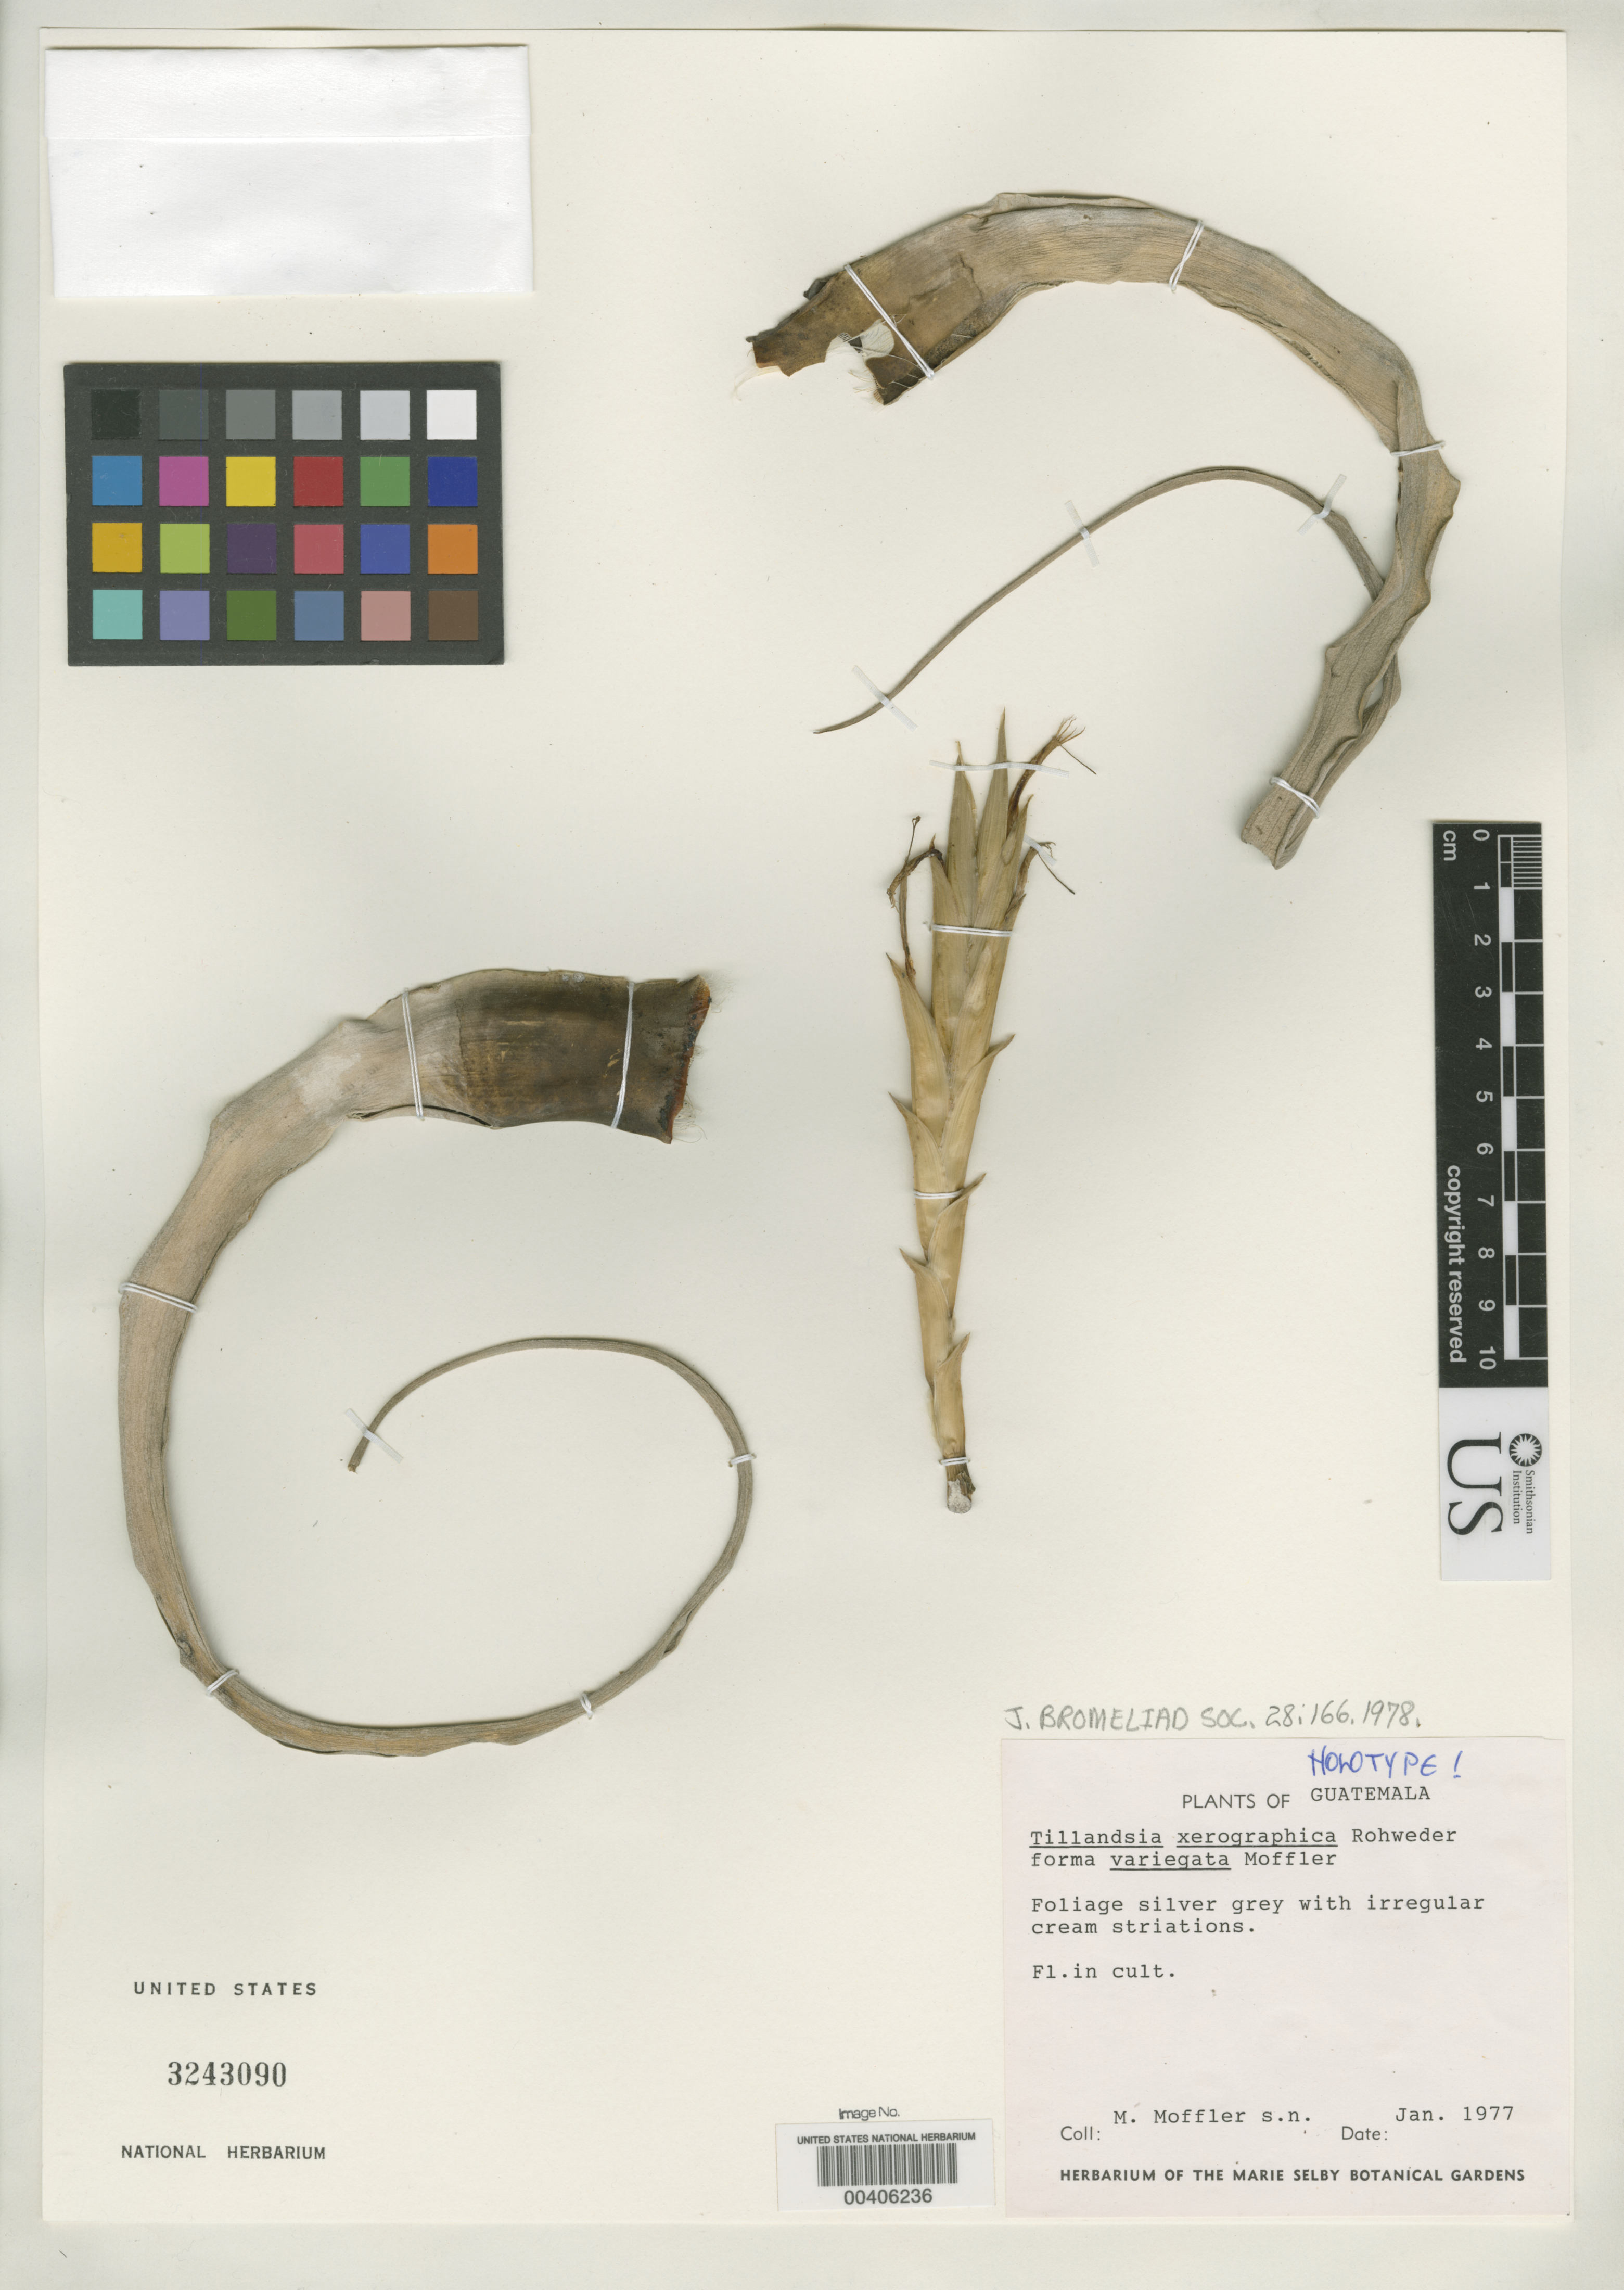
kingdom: Plantae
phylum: Tracheophyta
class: Liliopsida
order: Poales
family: Bromeliaceae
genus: Tillandsia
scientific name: Tillandsia xerographica f. variegata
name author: Moffler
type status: Holotype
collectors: M. Moffler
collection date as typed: Jan 1977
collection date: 1977-01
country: Guatemala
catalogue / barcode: US 3243090